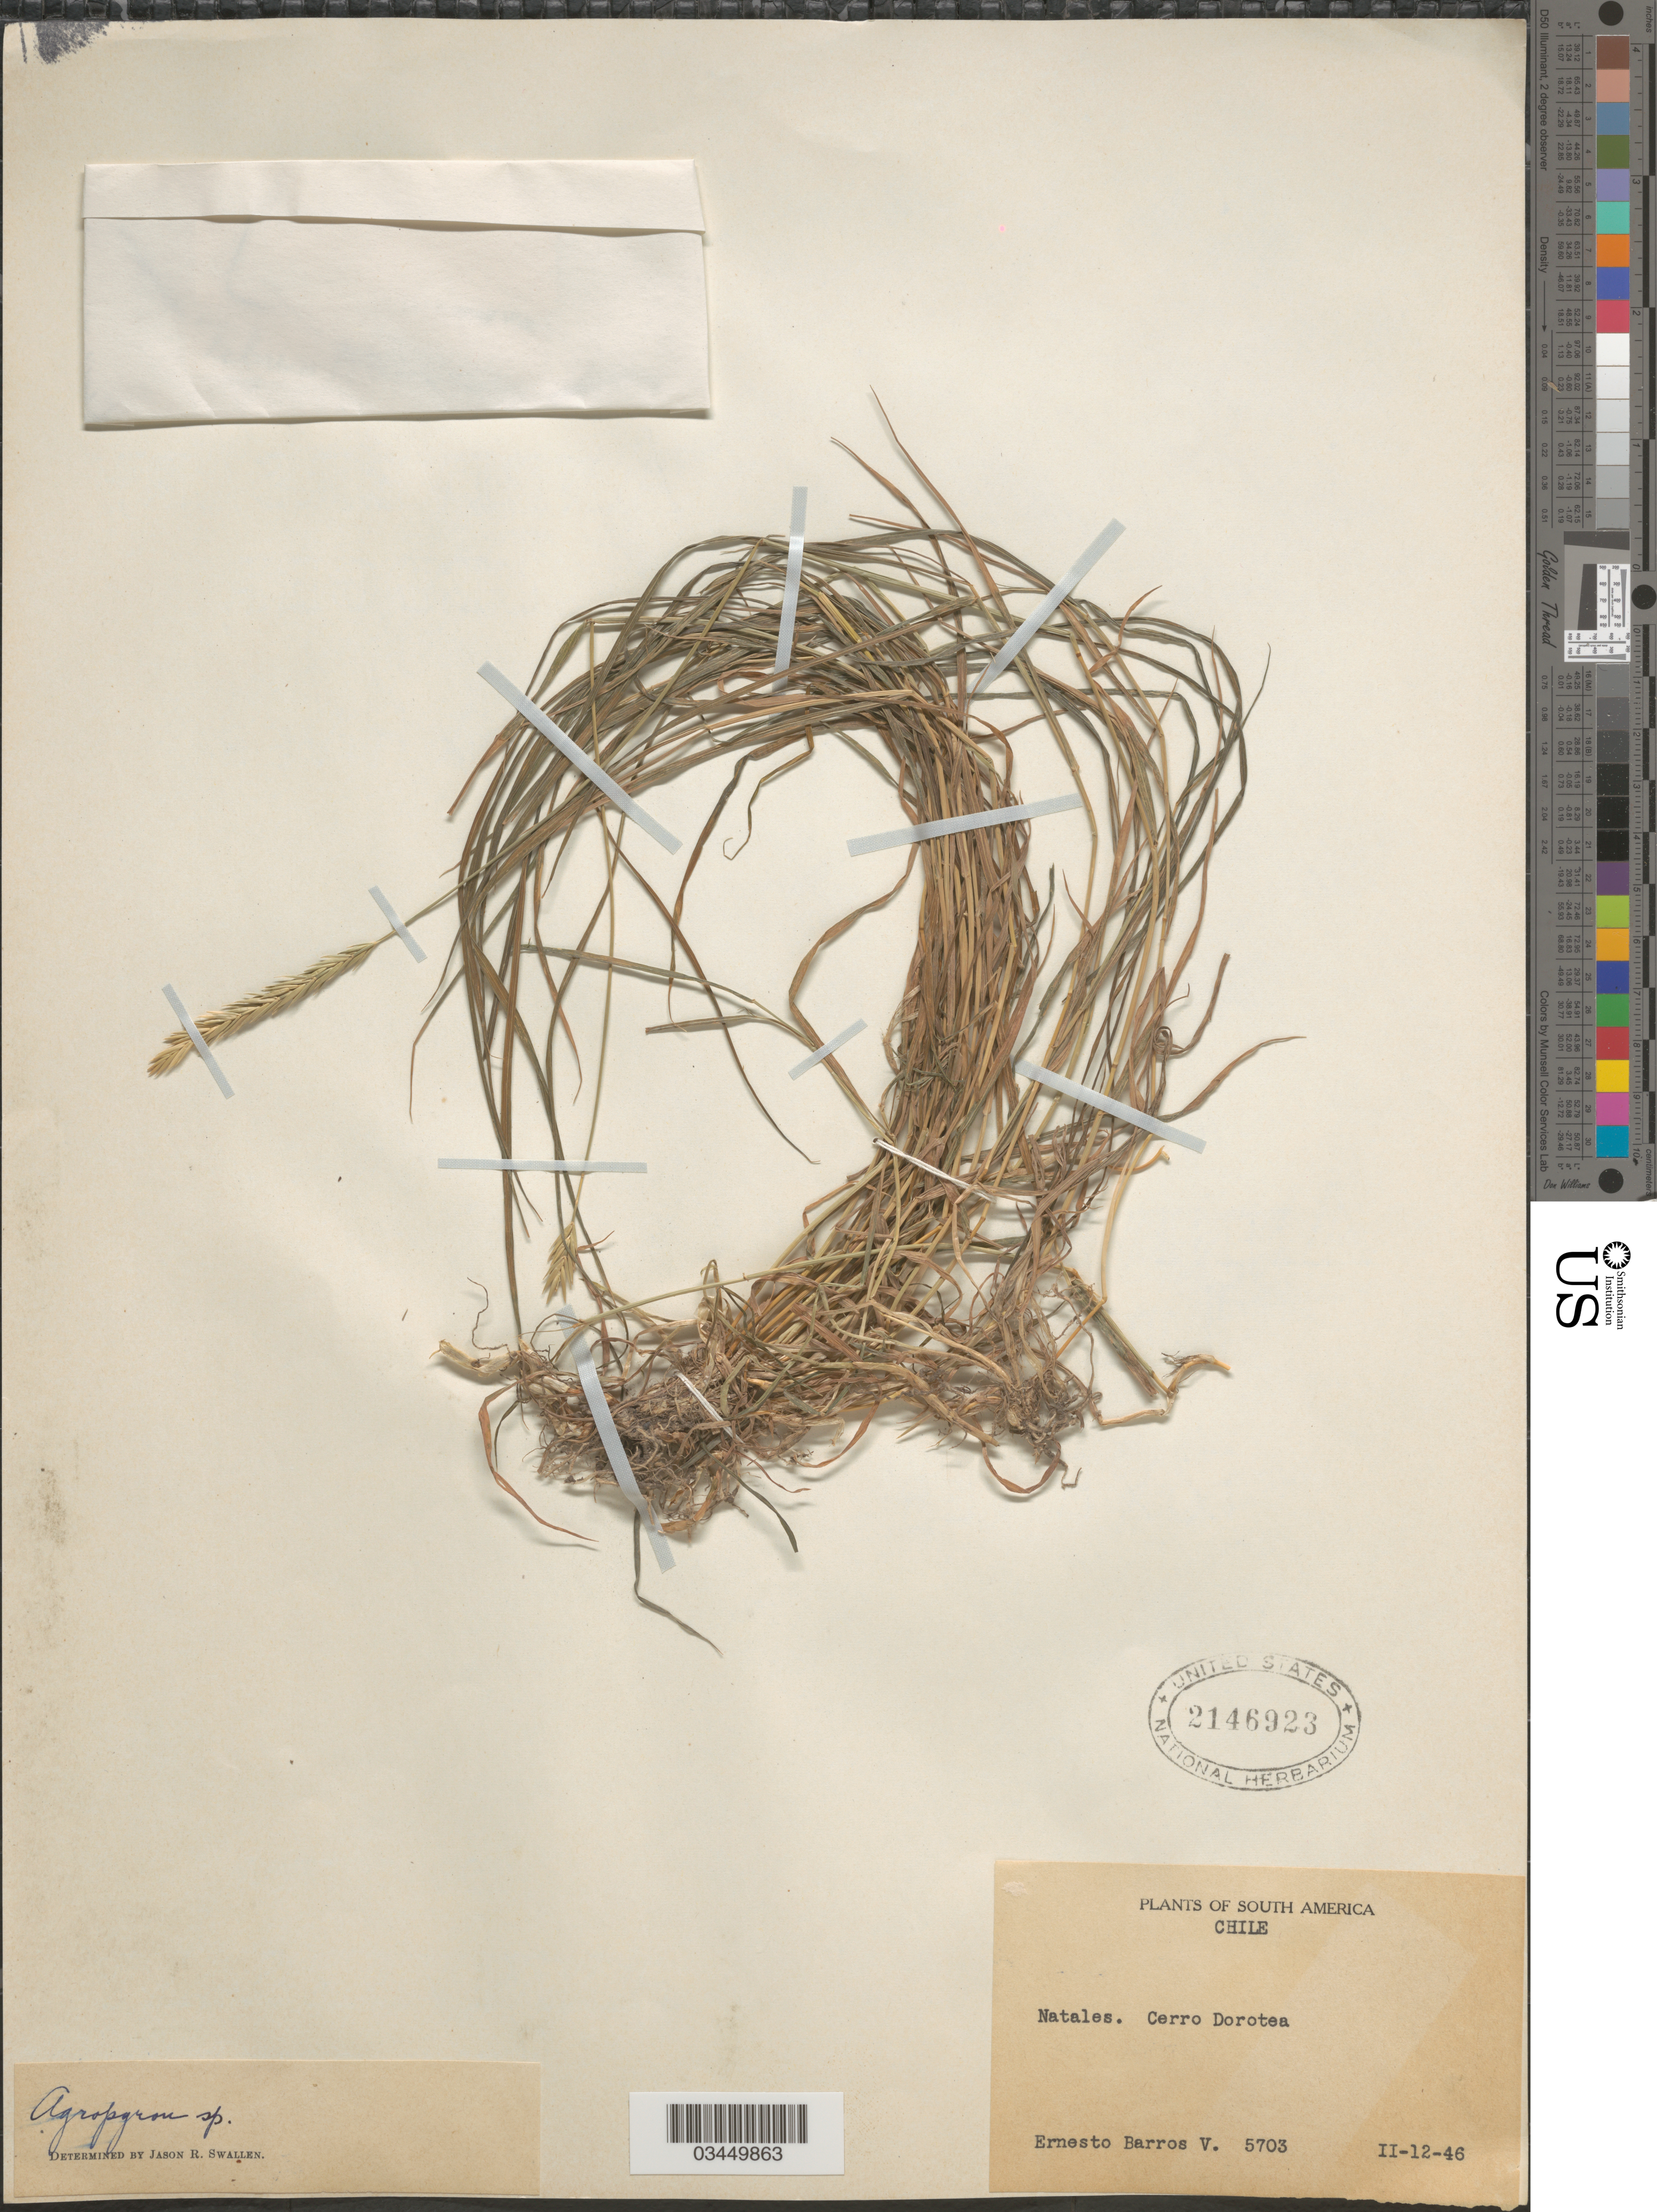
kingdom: Plantae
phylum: Tracheophyta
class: Liliopsida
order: Poales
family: Poaceae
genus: Elymus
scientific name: Elymus sp.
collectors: E. Barros V.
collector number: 5703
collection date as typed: Transcribed d/m/y: 12/2/46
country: Chile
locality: Natales. Cerro Dorotea.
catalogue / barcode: US 2146923